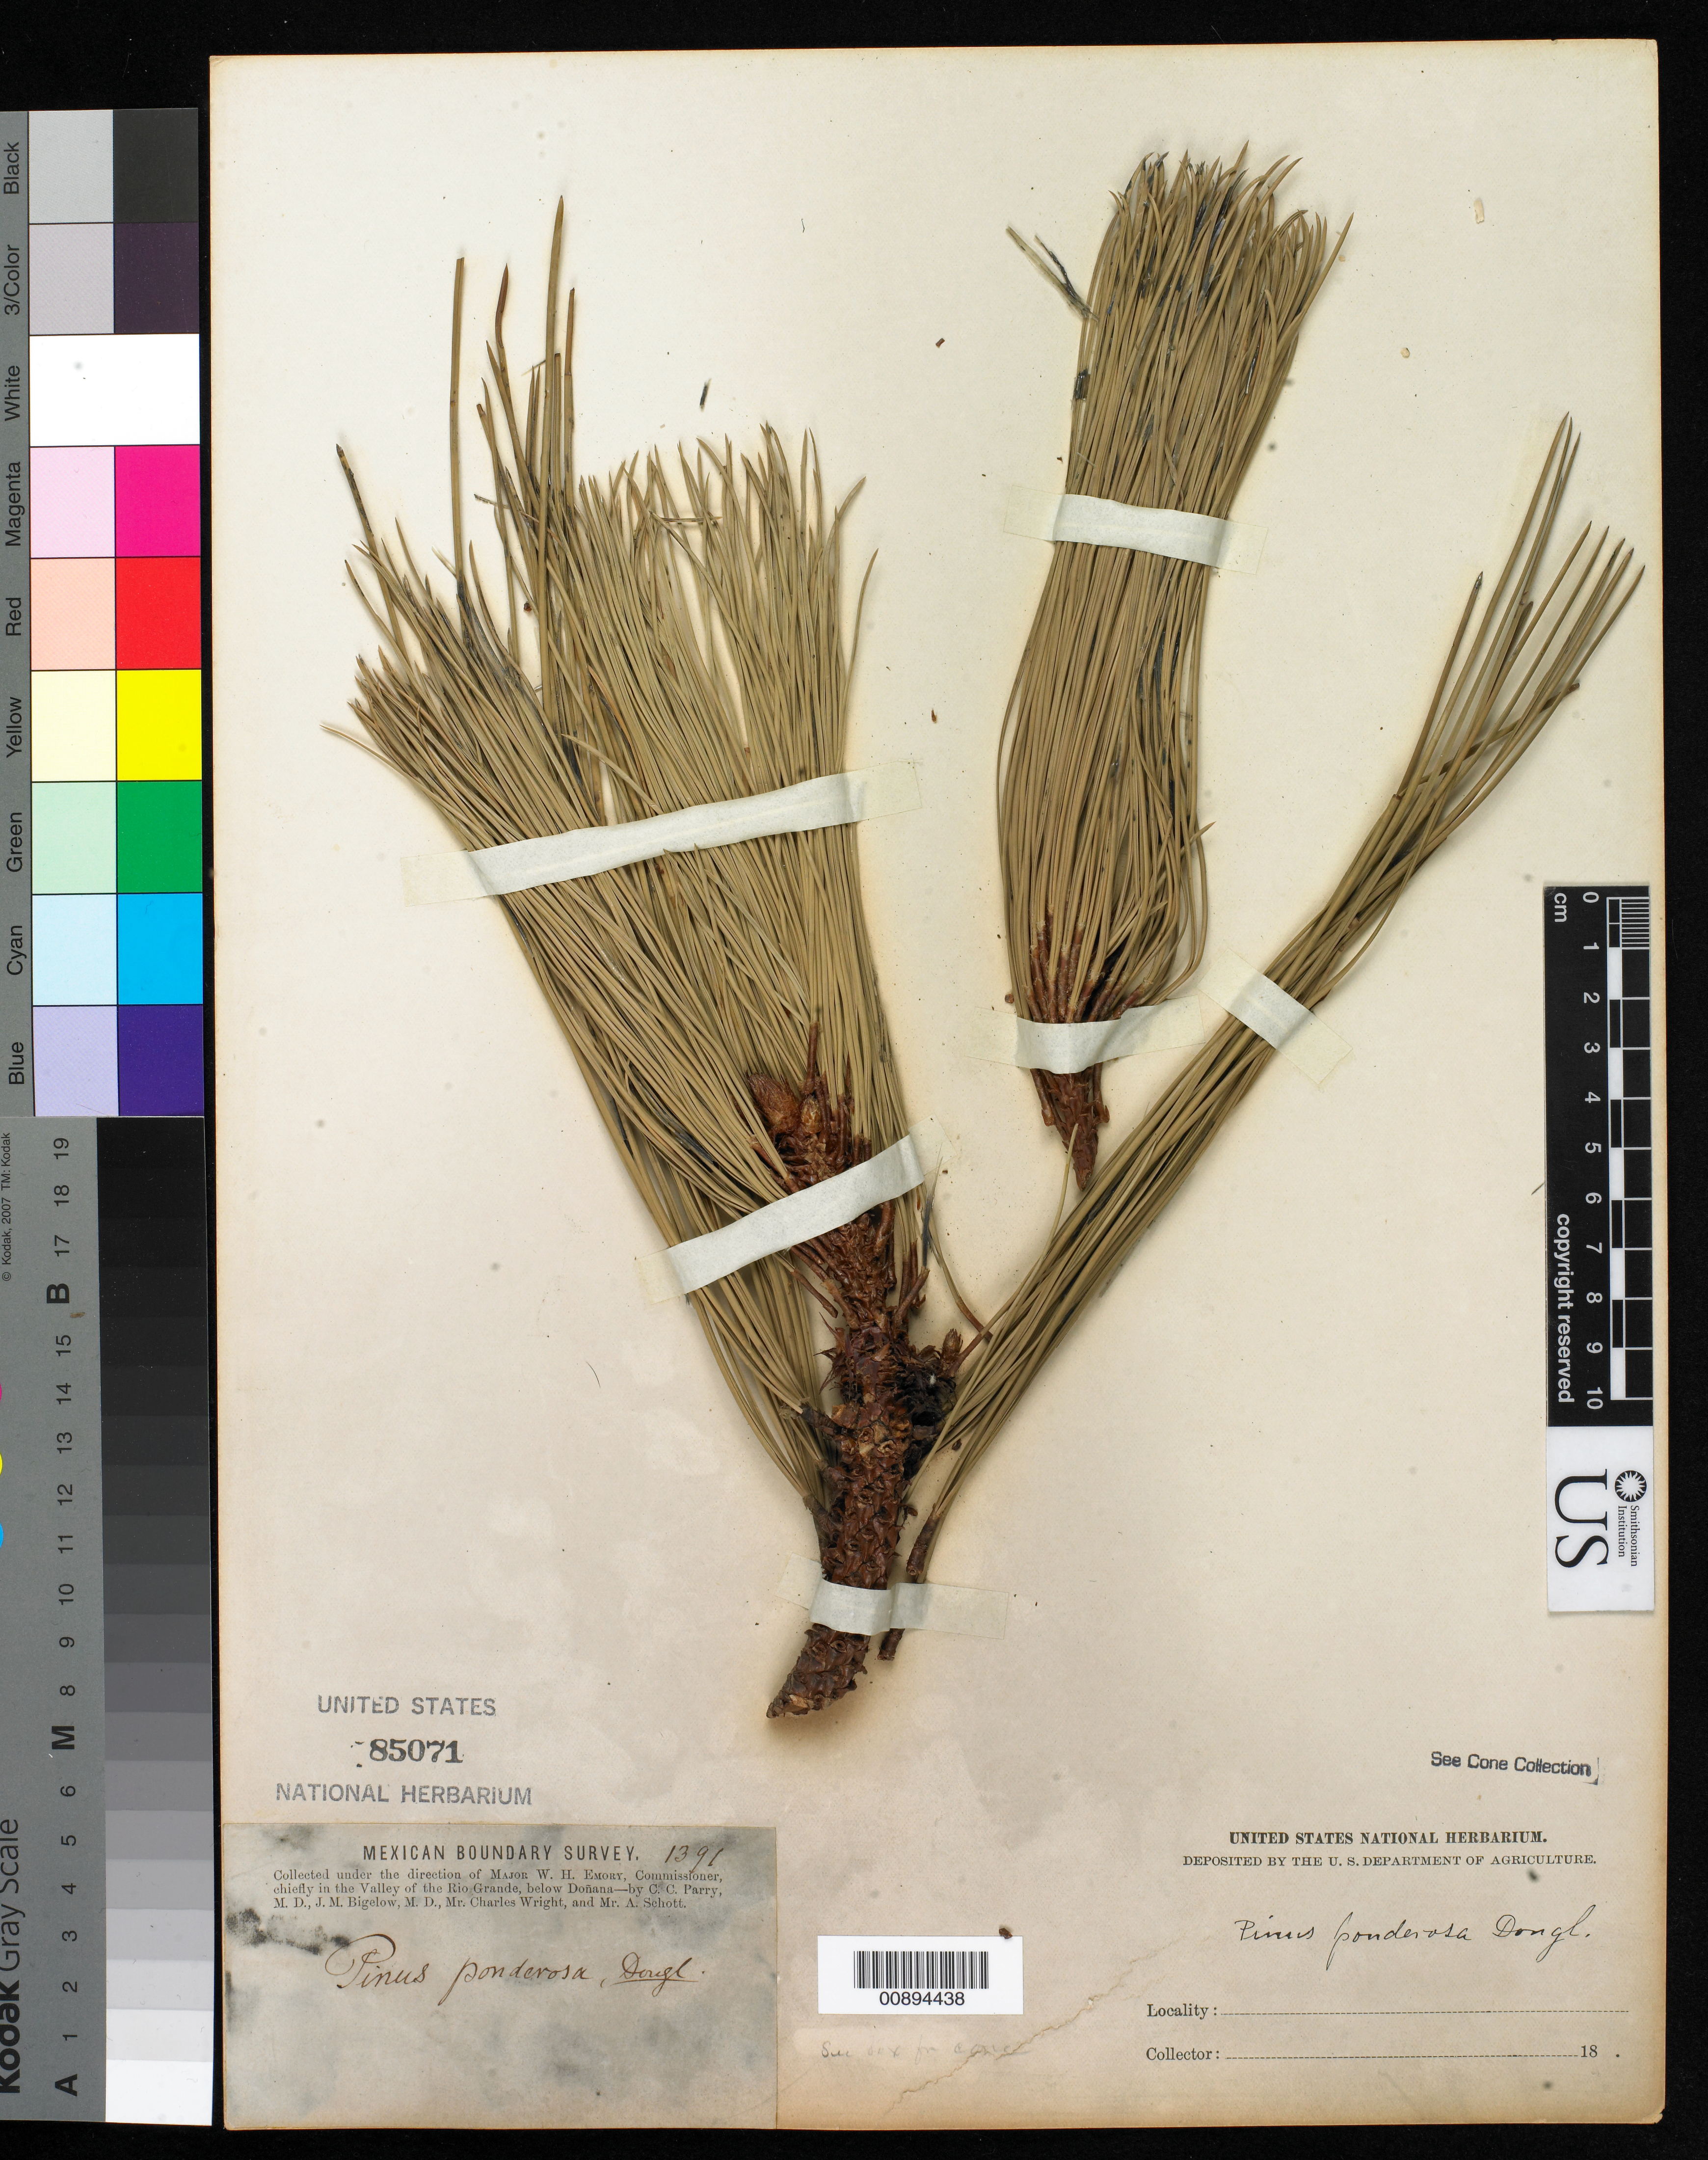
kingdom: Plantae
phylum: Tracheophyta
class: Pinopsida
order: Pinales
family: Pinaceae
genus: Pinus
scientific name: Pinus ponderosa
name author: Douglas ex C. Lawson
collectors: C. C. Parry, J. M. Bigelow, C. Wright & A. C. V. Schott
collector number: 1391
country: United States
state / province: New Mexico / Texas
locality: Valley of the Rio Grande, below Doñana.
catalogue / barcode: US 85071